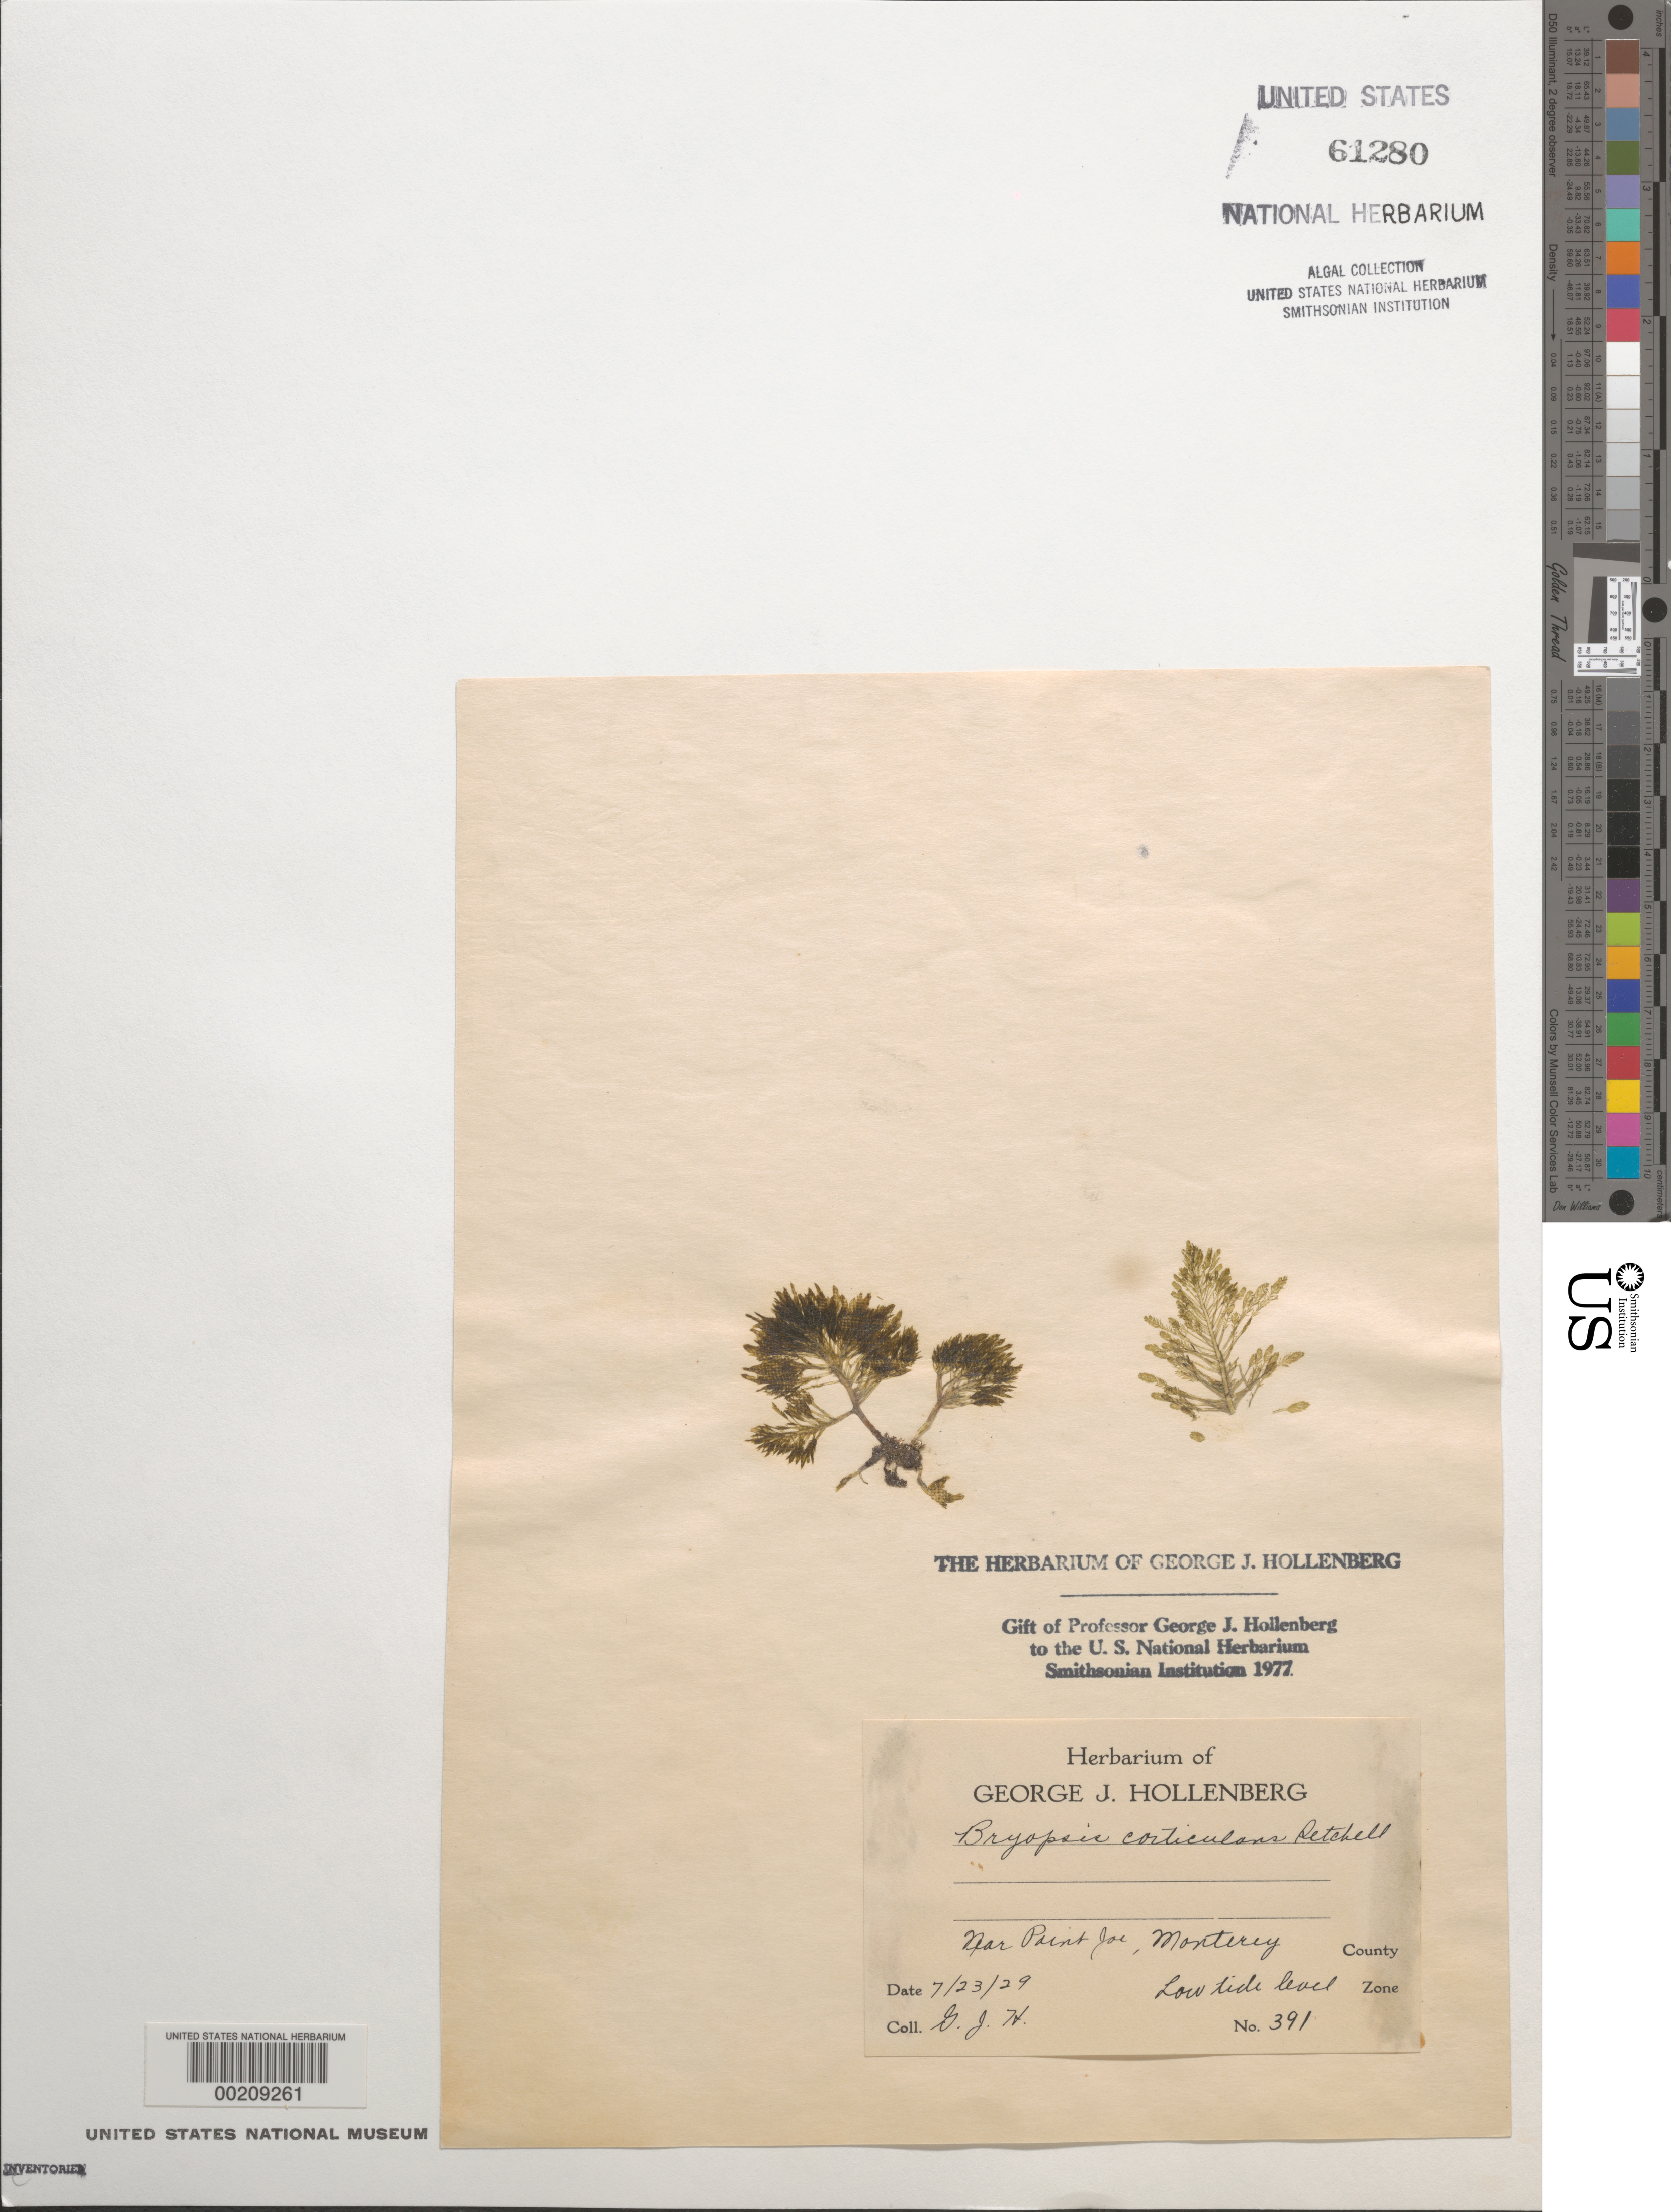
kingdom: Plantae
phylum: Chlorophyta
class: Ulvophyceae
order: Bryopsidales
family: Bryopsidaceae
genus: Bryopsis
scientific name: Bryopsis corticulans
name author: Setch. in Collins et al.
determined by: Hollenberg, George J.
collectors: G. Hollenberg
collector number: GJH 391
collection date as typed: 23 Jul 1929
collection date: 1929-07-23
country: United States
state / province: California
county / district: Monterey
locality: Near Point Joe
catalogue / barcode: US 61280